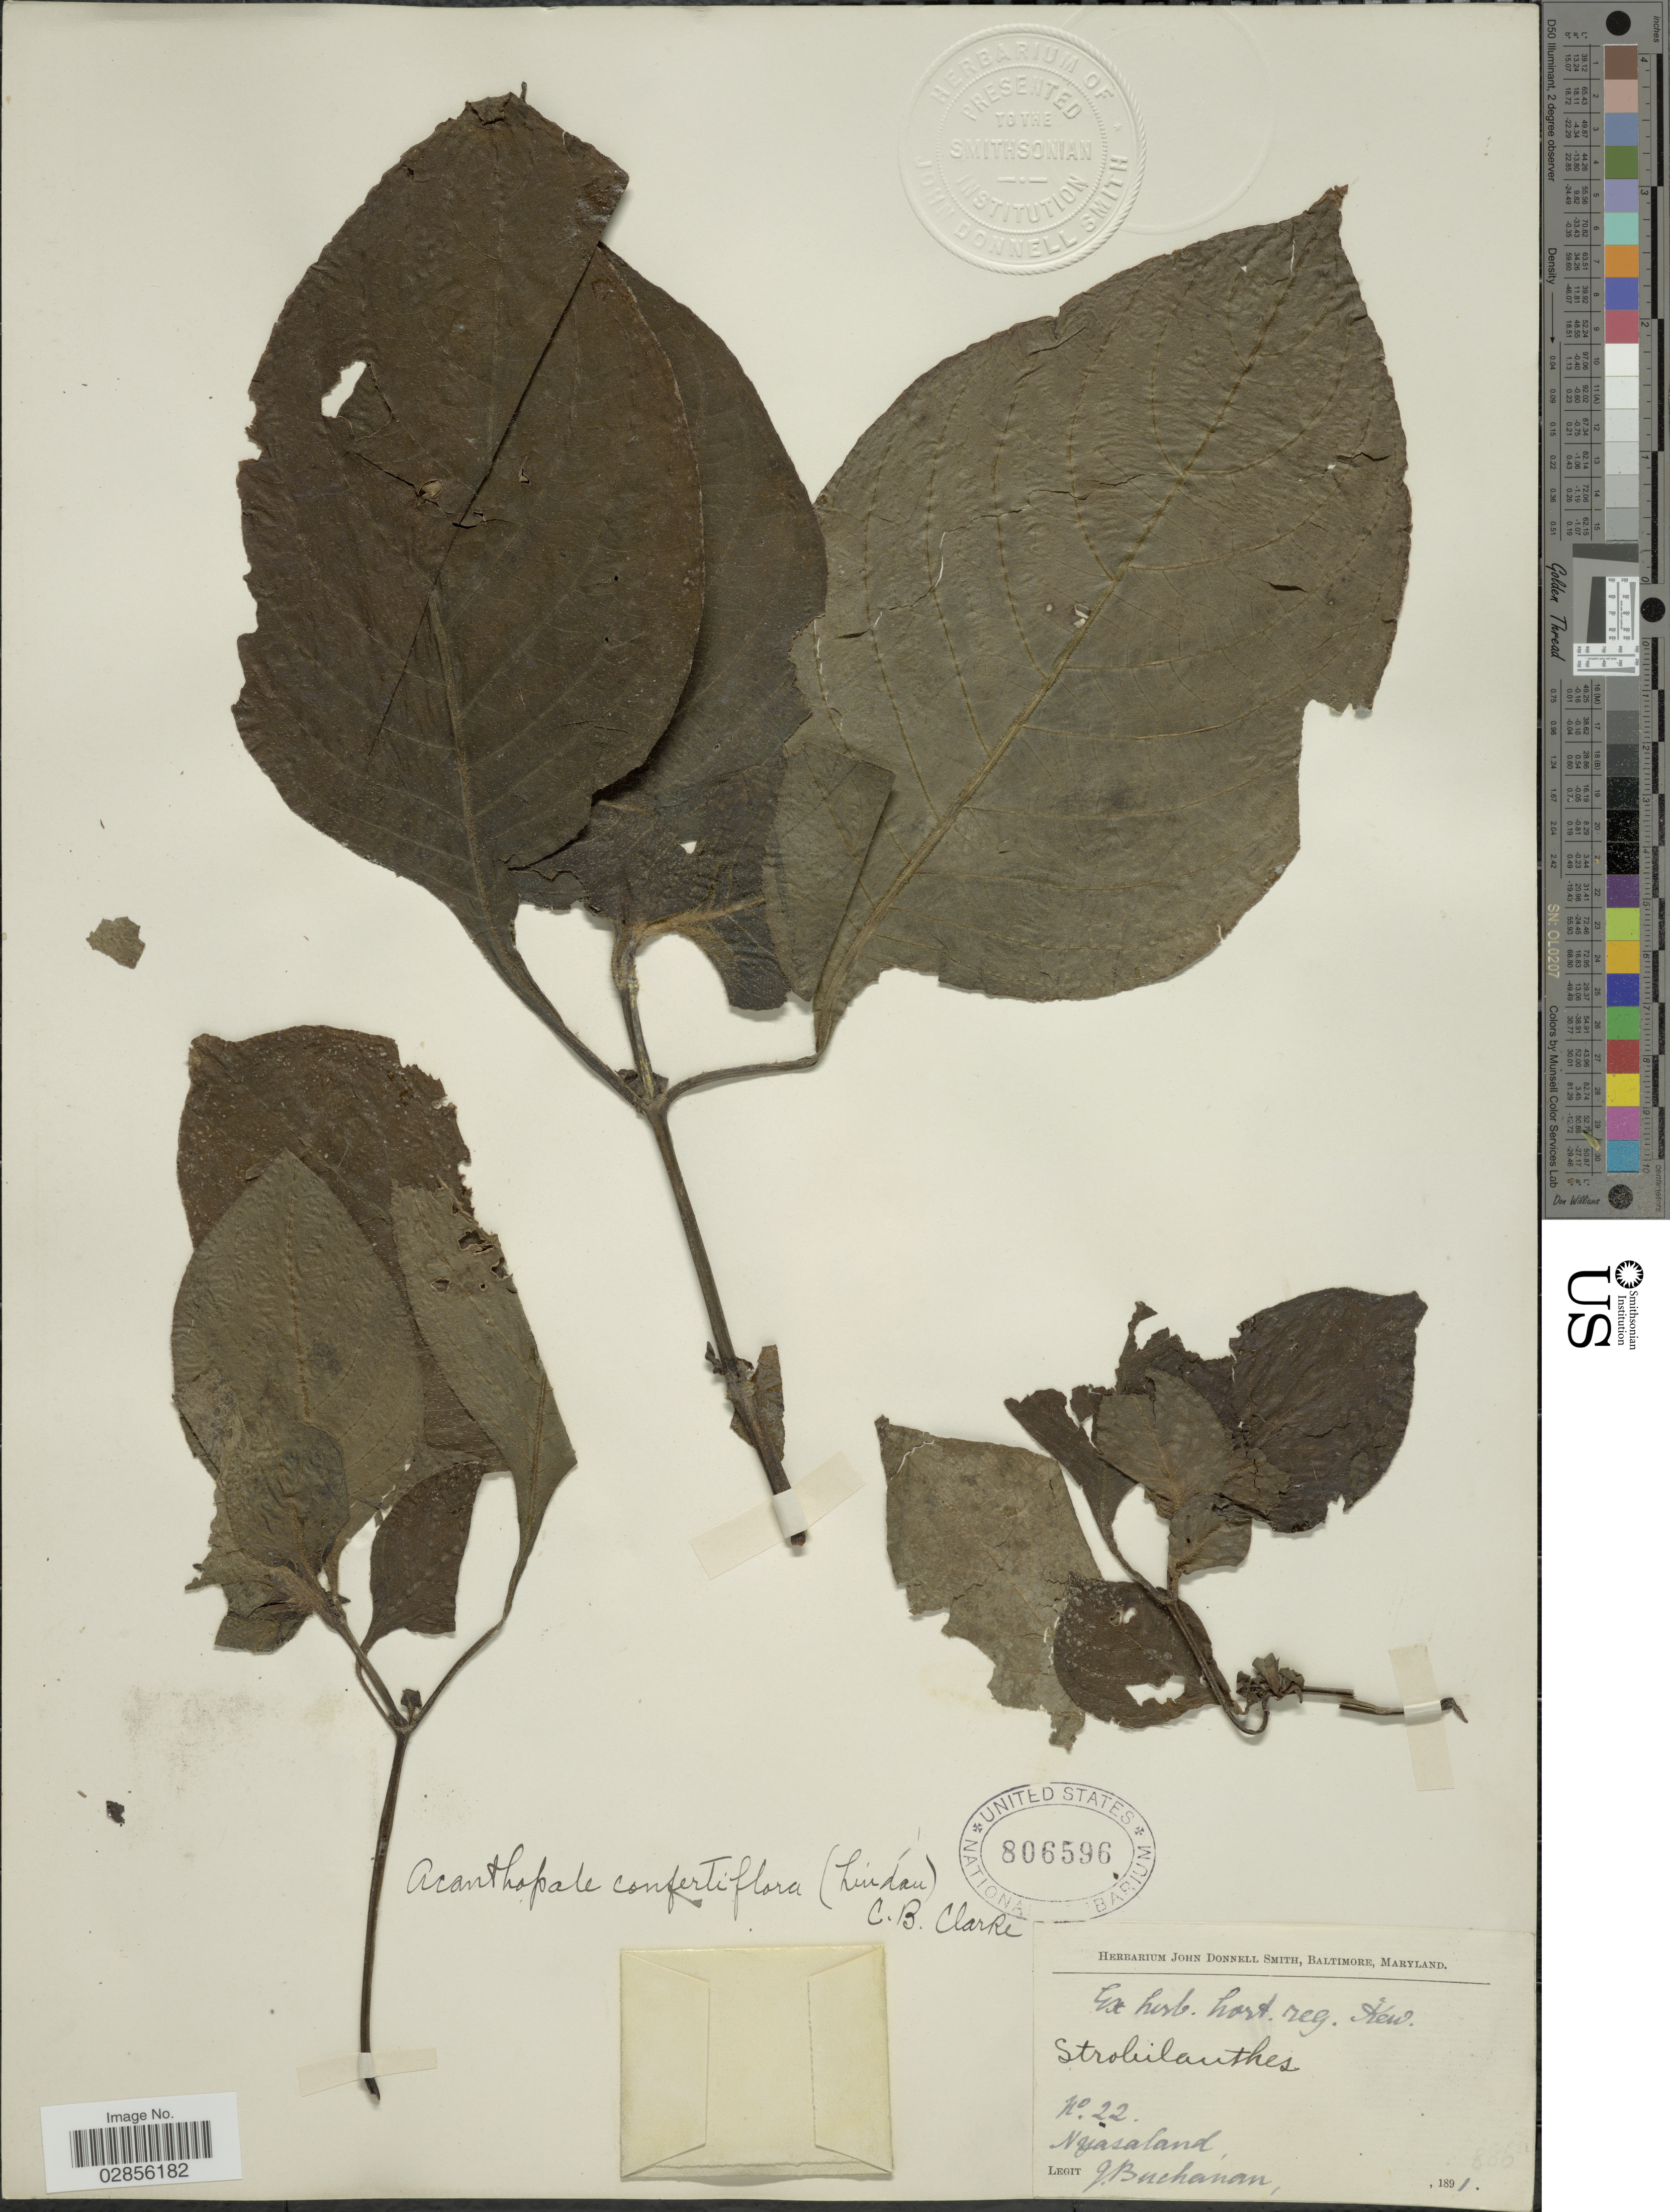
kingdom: Plantae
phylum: Tracheophyta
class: Magnoliopsida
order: Lamiales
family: Acanthaceae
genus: Acanthopale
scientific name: Acanthopale confertiflora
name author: (Lindau) C.B. Clarke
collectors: J. Buchanan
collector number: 22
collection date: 1891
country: Malawi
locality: Nyasaland.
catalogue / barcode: US 806596